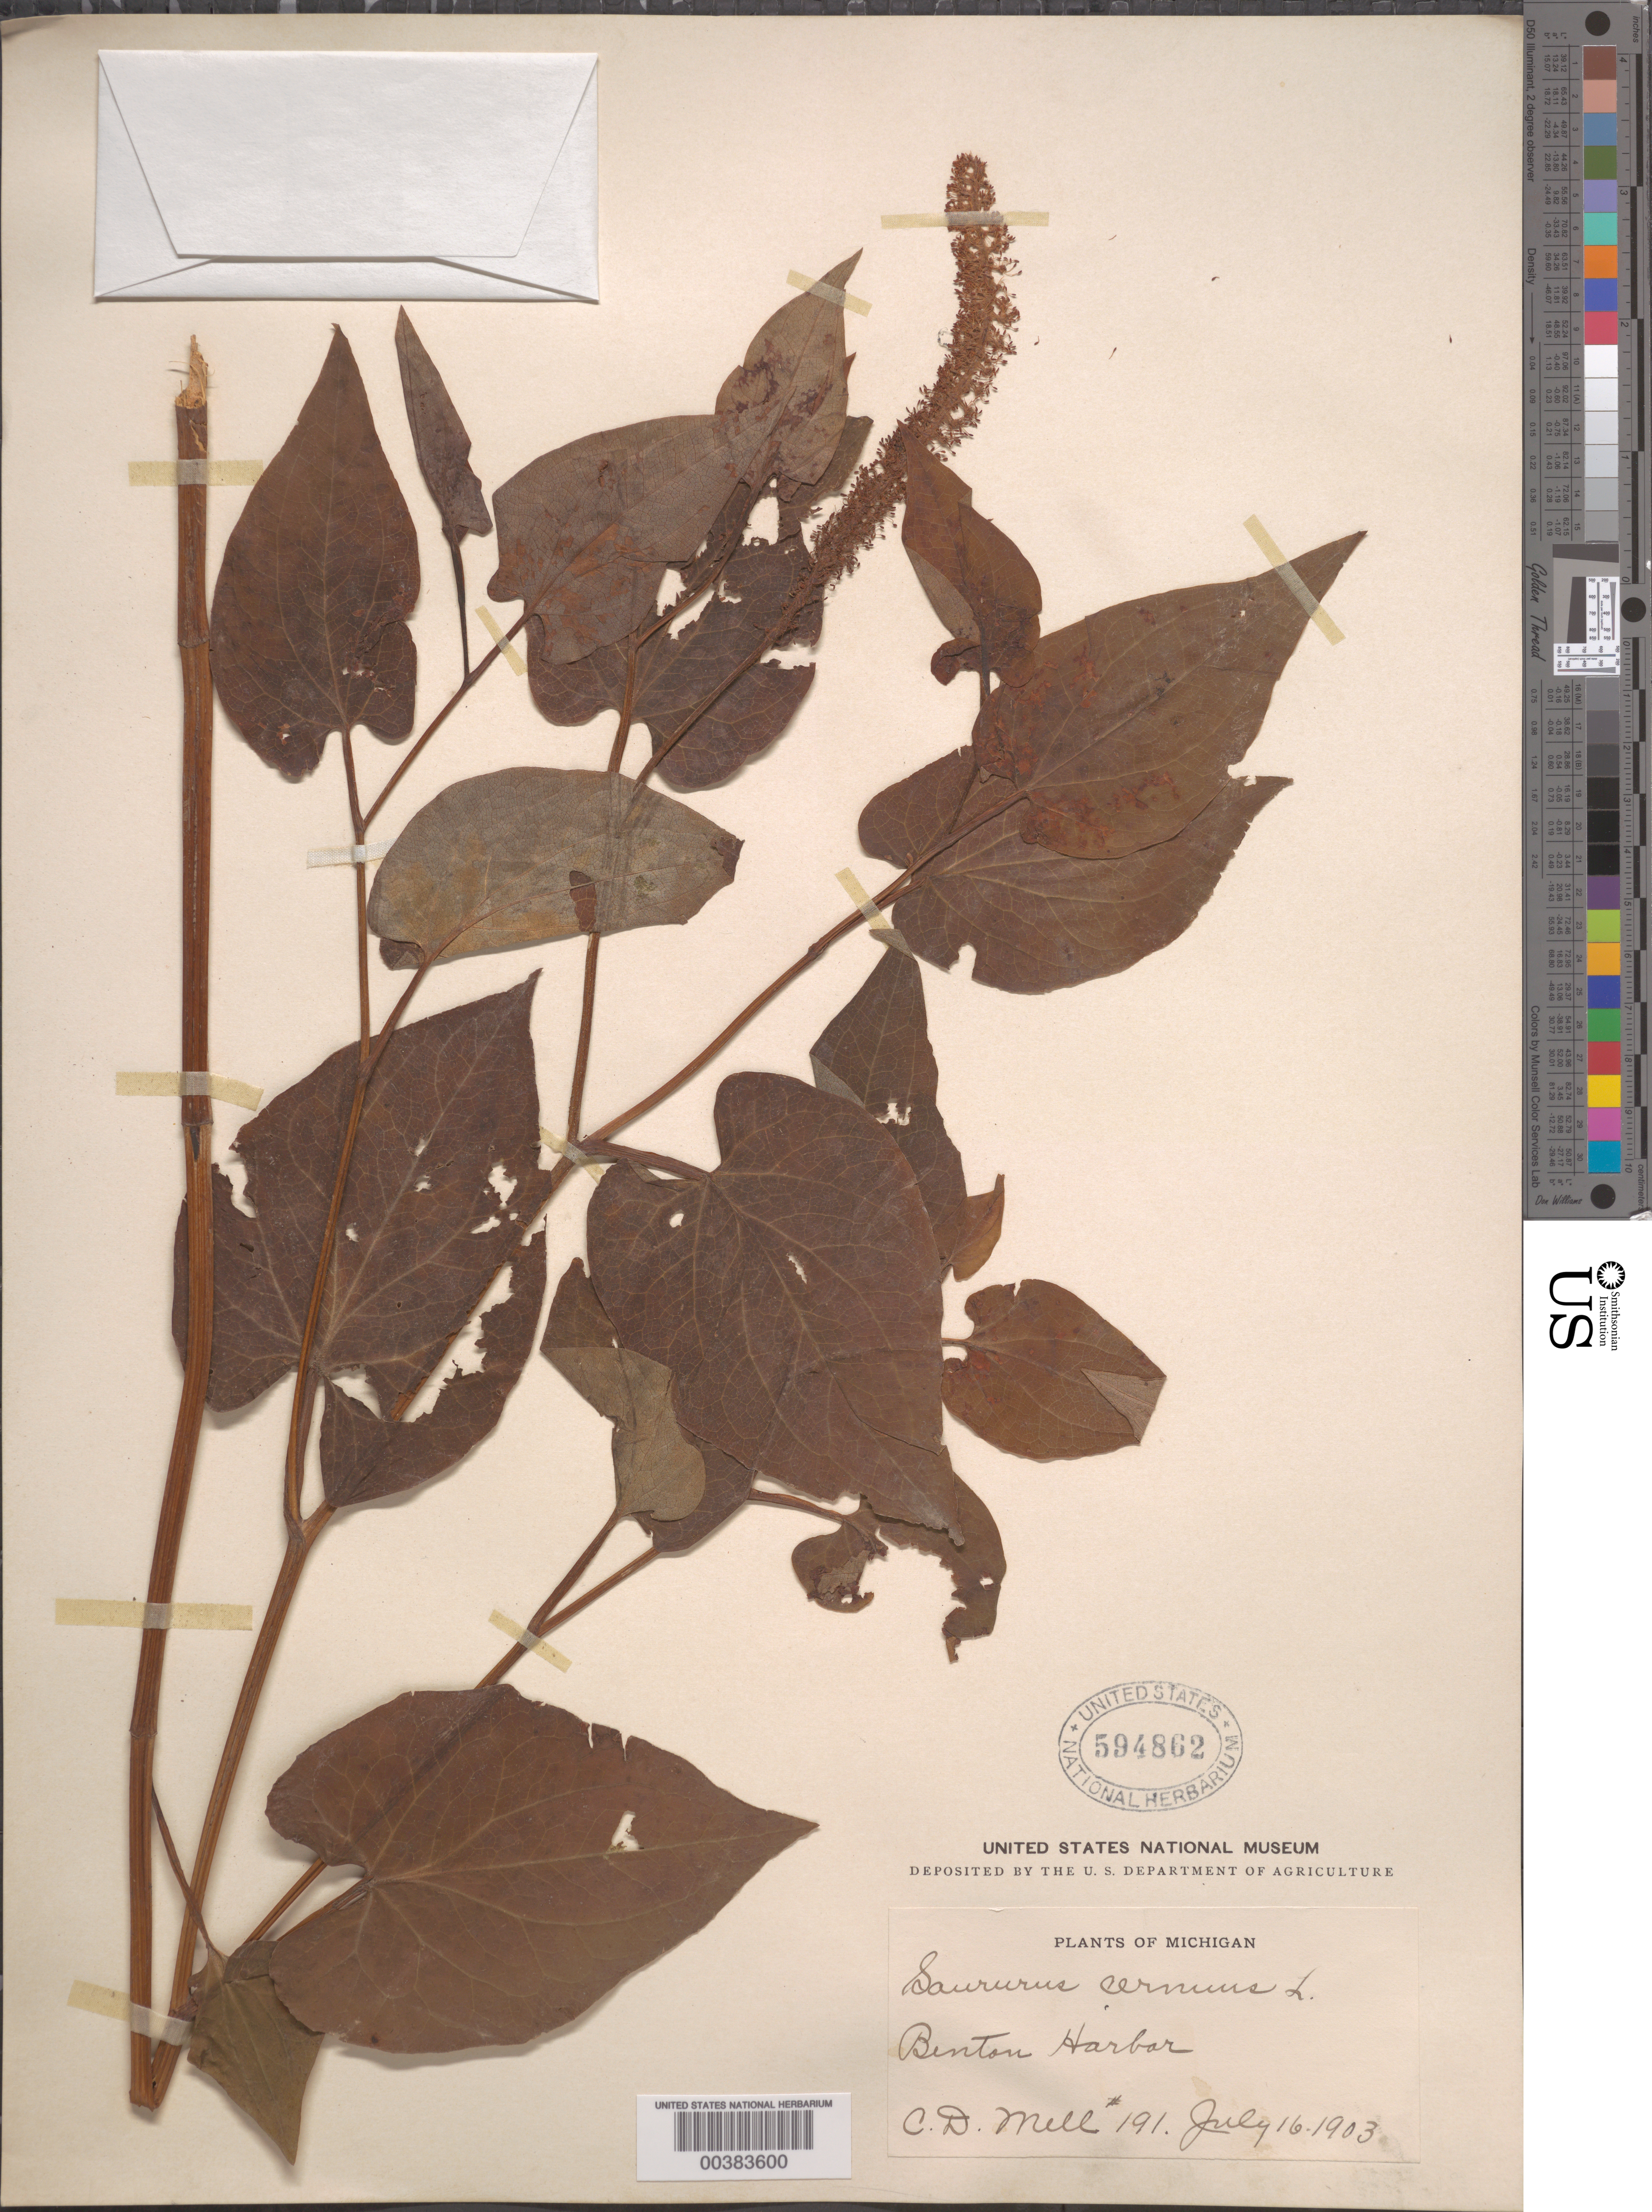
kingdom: Plantae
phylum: Tracheophyta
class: Magnoliopsida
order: Piperales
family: Saururaceae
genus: Saururus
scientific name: Saururus cernuus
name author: L.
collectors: C. D. Mill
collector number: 191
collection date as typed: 16 Jul 1903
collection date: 1903-07-16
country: United States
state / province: Michigan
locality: Benton harbor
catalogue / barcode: US 594862